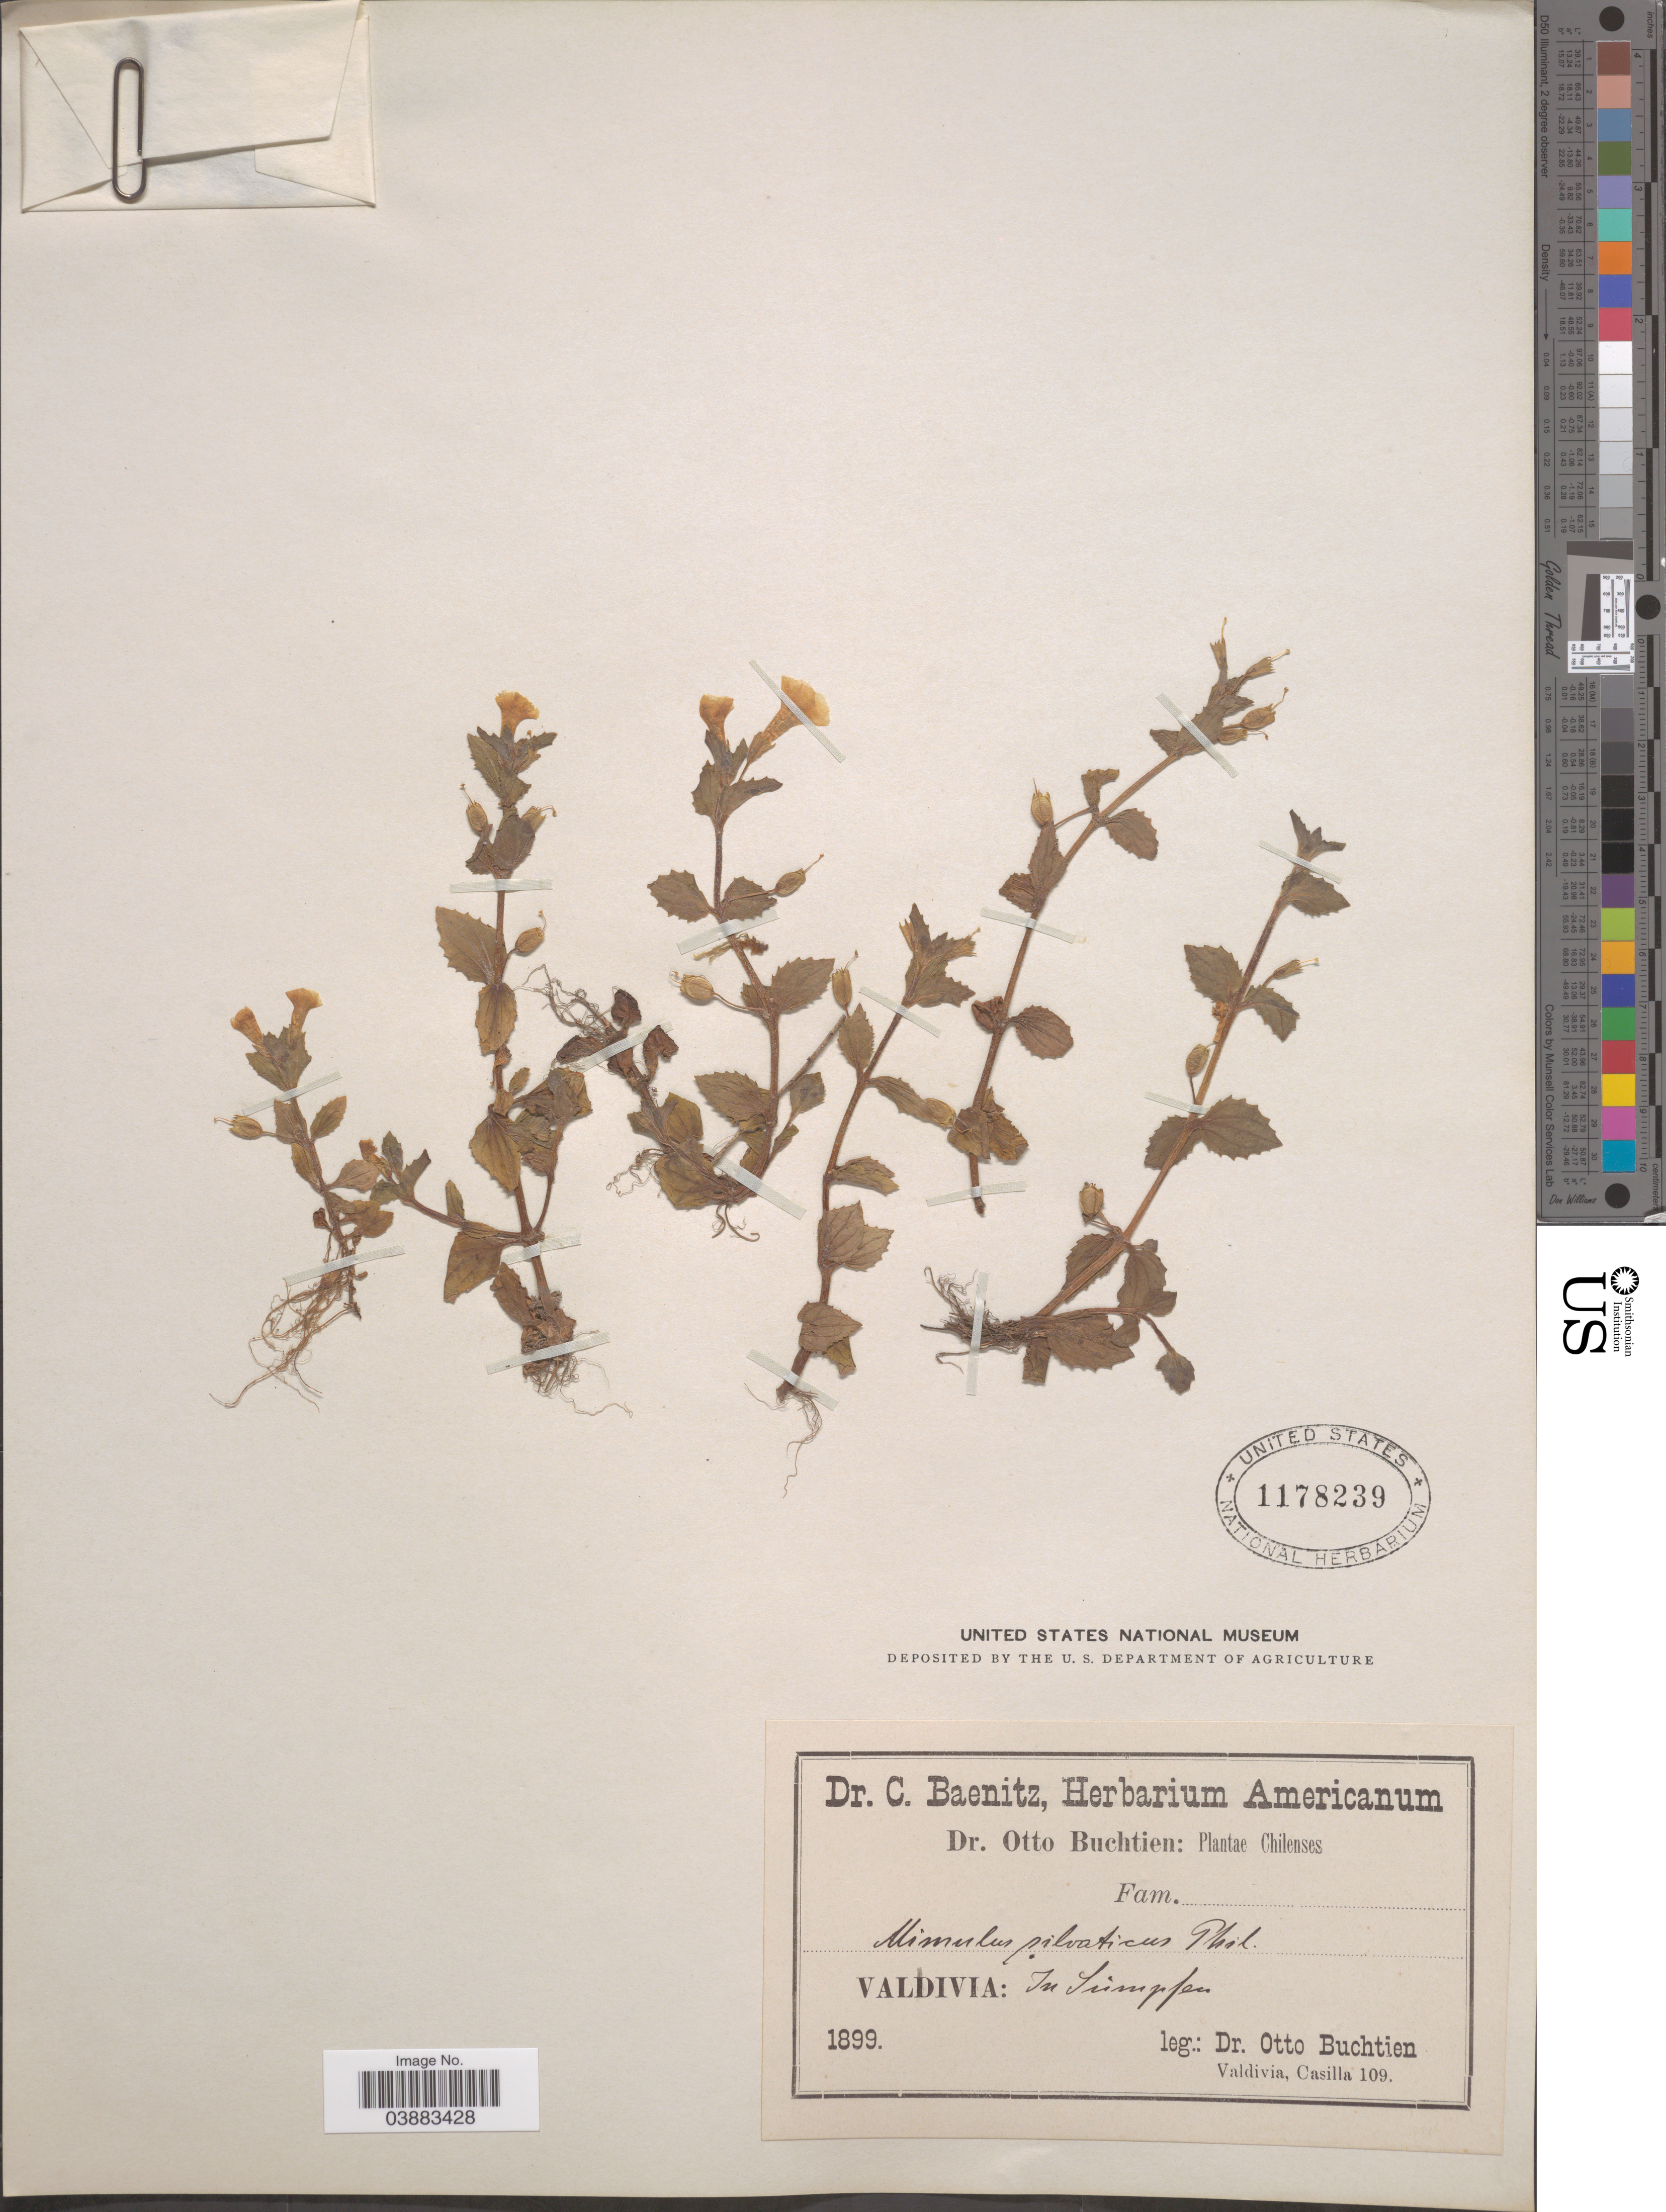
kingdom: Plantae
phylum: Tracheophyta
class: Magnoliopsida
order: Lamiales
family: Phrymaceae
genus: Mimulus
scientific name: Mimulus glabratus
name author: Kunth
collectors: O. Buchtien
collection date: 1899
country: Chile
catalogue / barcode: US 1178239